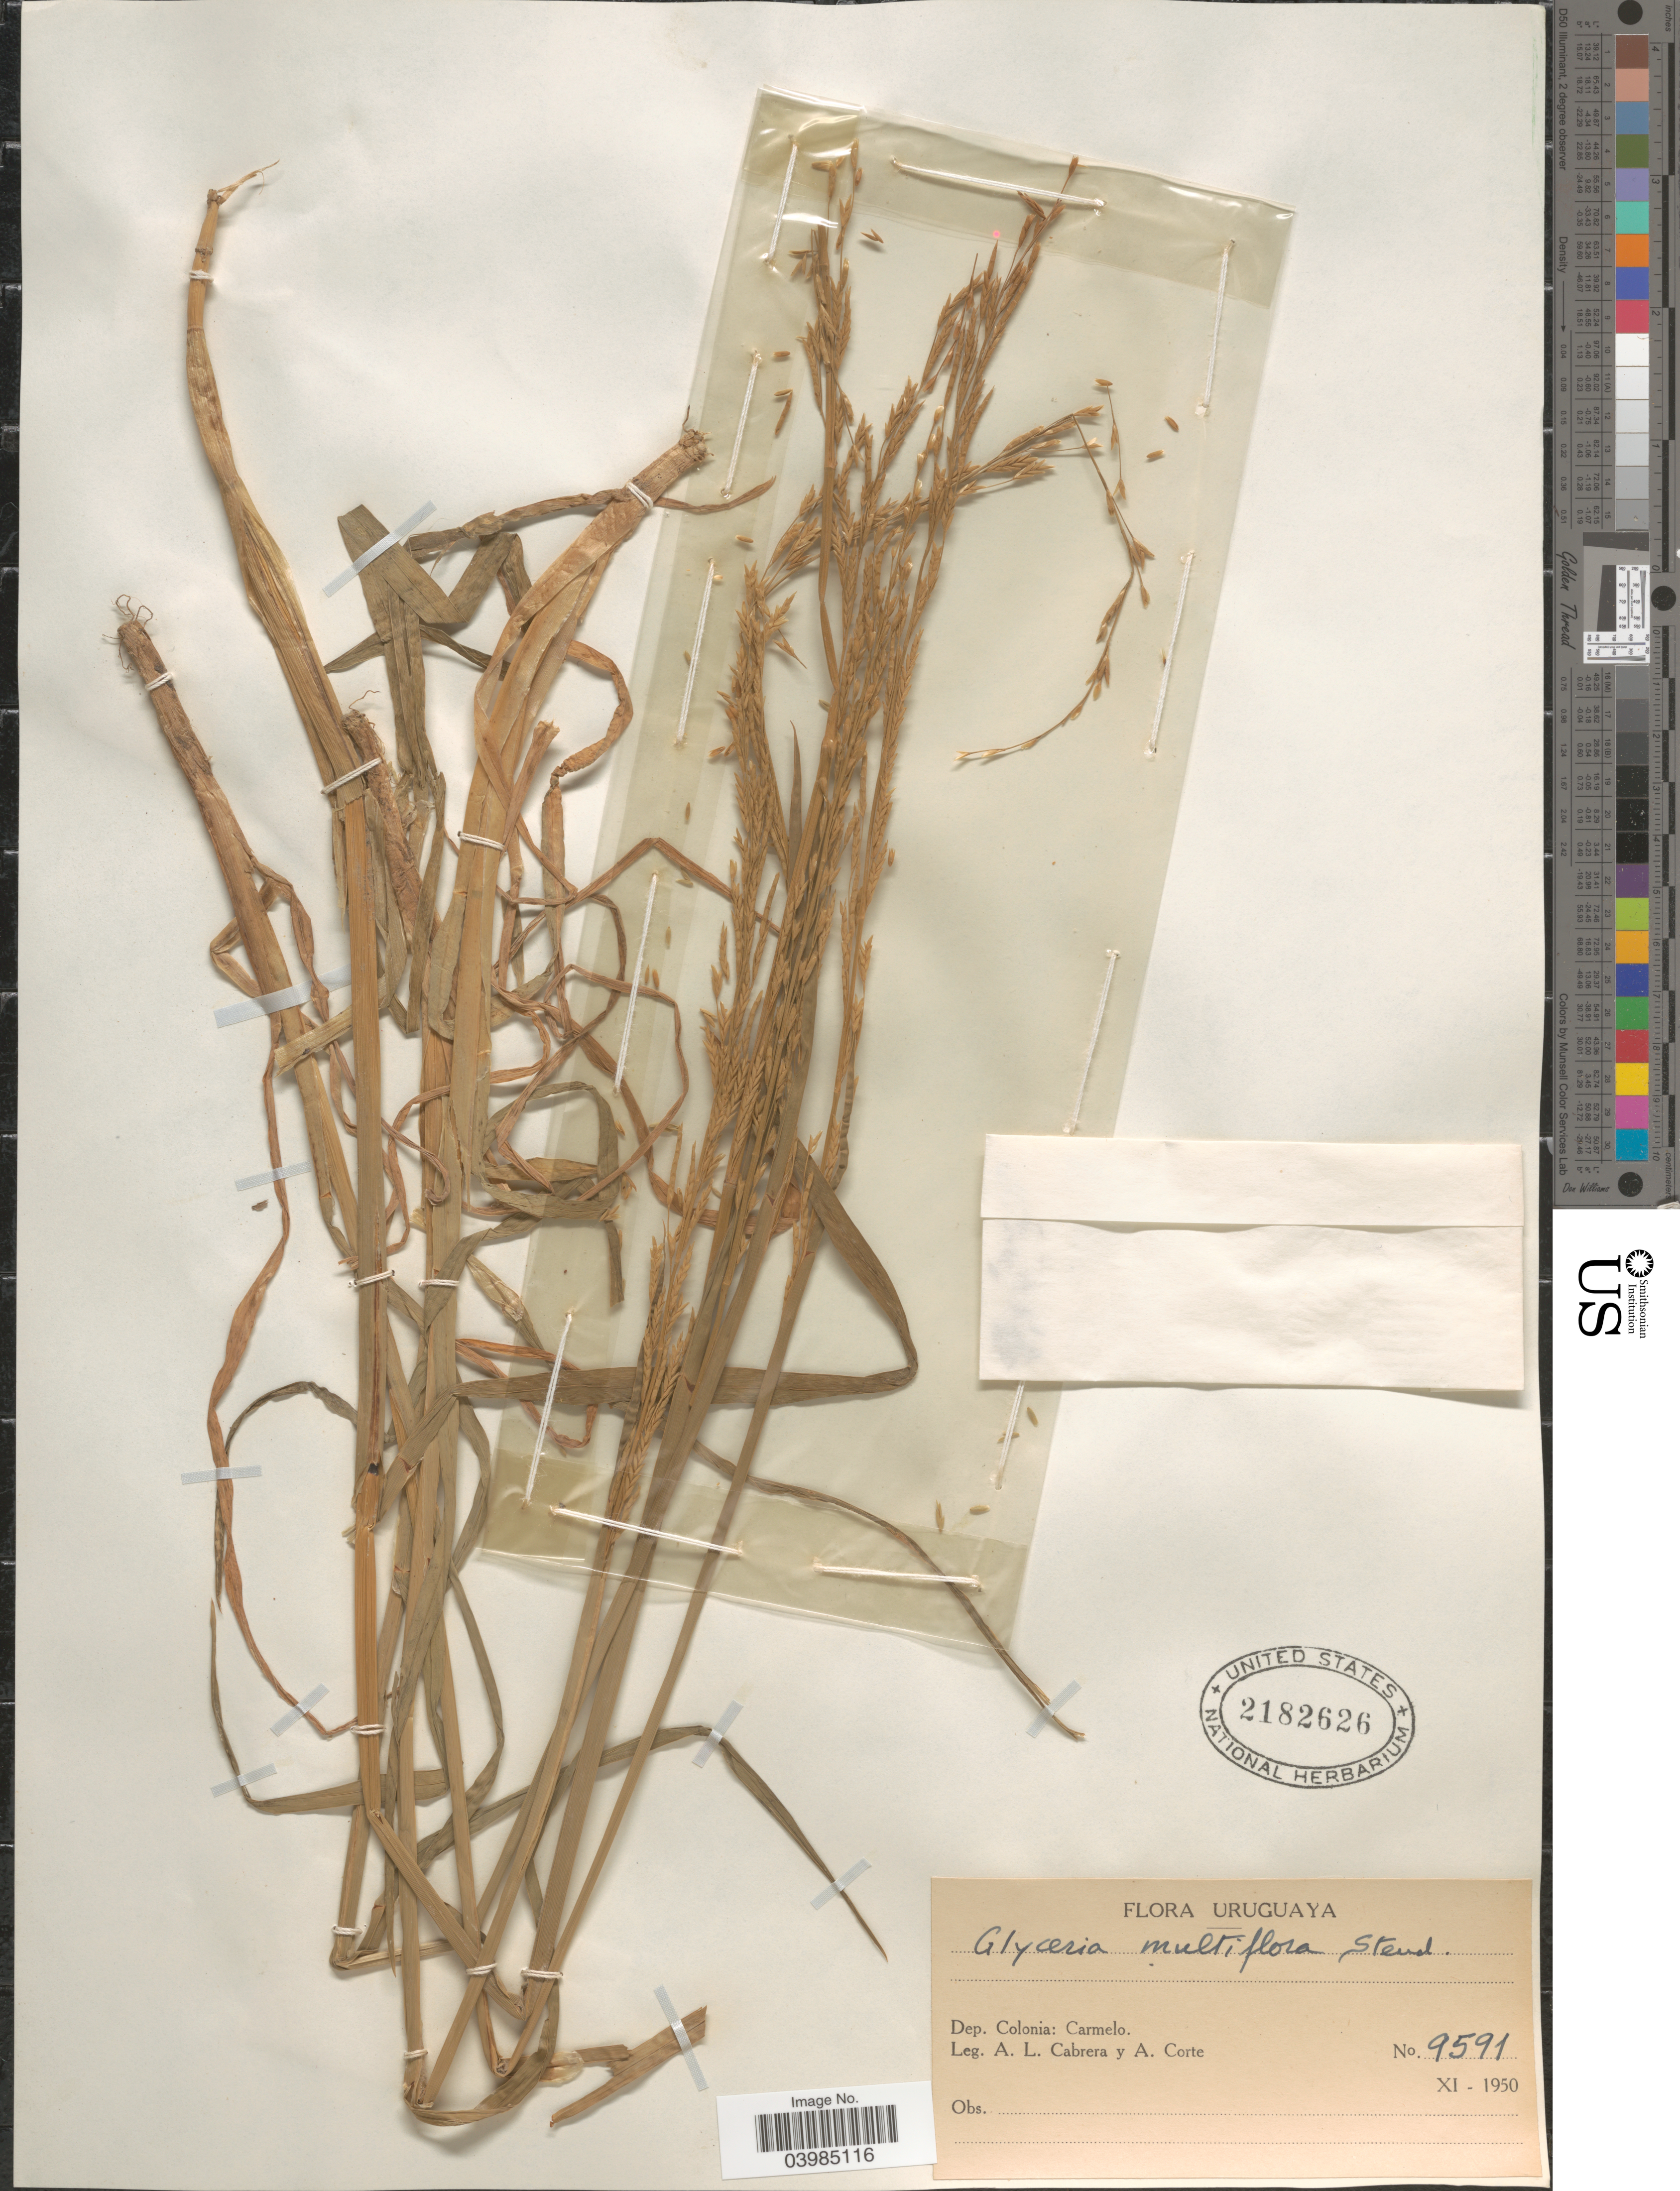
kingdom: Plantae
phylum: Tracheophyta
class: Liliopsida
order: Poales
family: Poaceae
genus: Glyceria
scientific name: Glyceria multiflora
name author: Steud.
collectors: A. L. Cabrera & A. Corte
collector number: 9591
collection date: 1950-11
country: Uruguay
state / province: Colonia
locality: Dep. Colonia: Carmelo.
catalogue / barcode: US 2182626